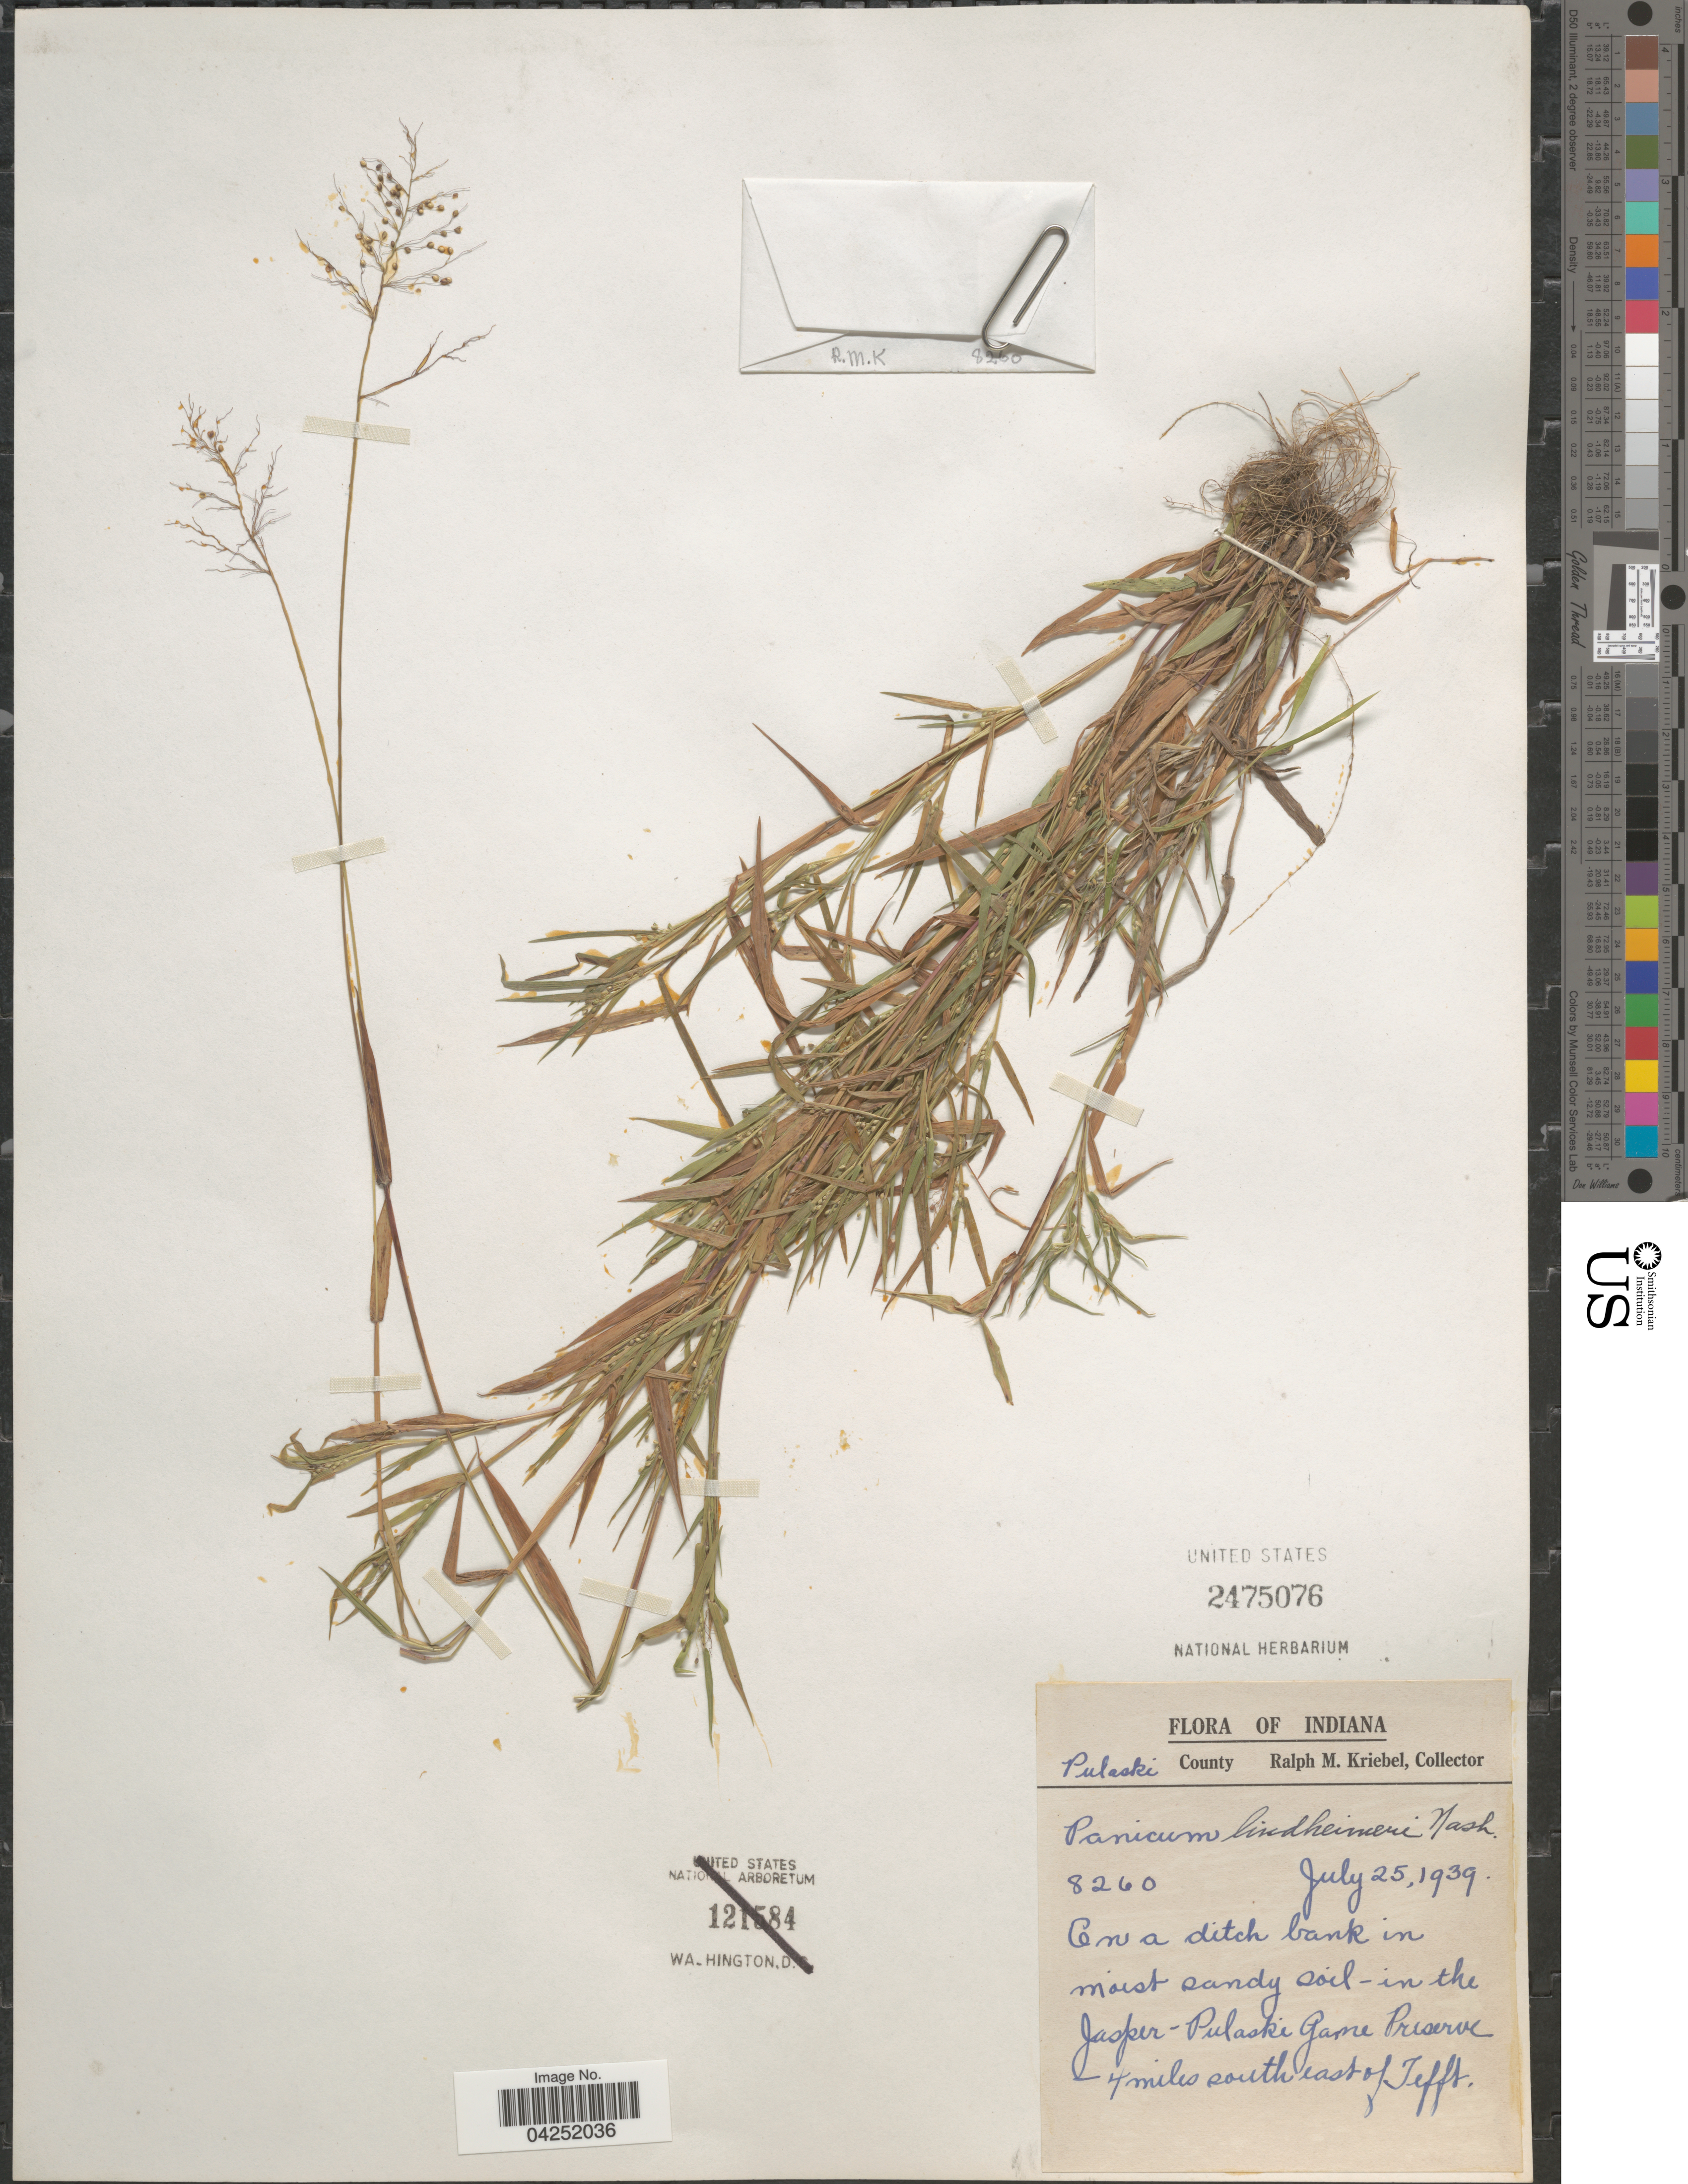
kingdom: Plantae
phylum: Tracheophyta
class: Liliopsida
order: Poales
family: Poaceae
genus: Dichanthelium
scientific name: Dichanthelium acuminatum var. lindheimeri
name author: (Nash) Gould & C.A. Clark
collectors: R. M. Kriebel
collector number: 8260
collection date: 1939-07-25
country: United States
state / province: Indiana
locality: Pulaski County. On a ditch bank in moist sandy soil- in the Jasper-Pulaski Game Preserve- 4 miles south east of Tefft.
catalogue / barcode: US 2475076